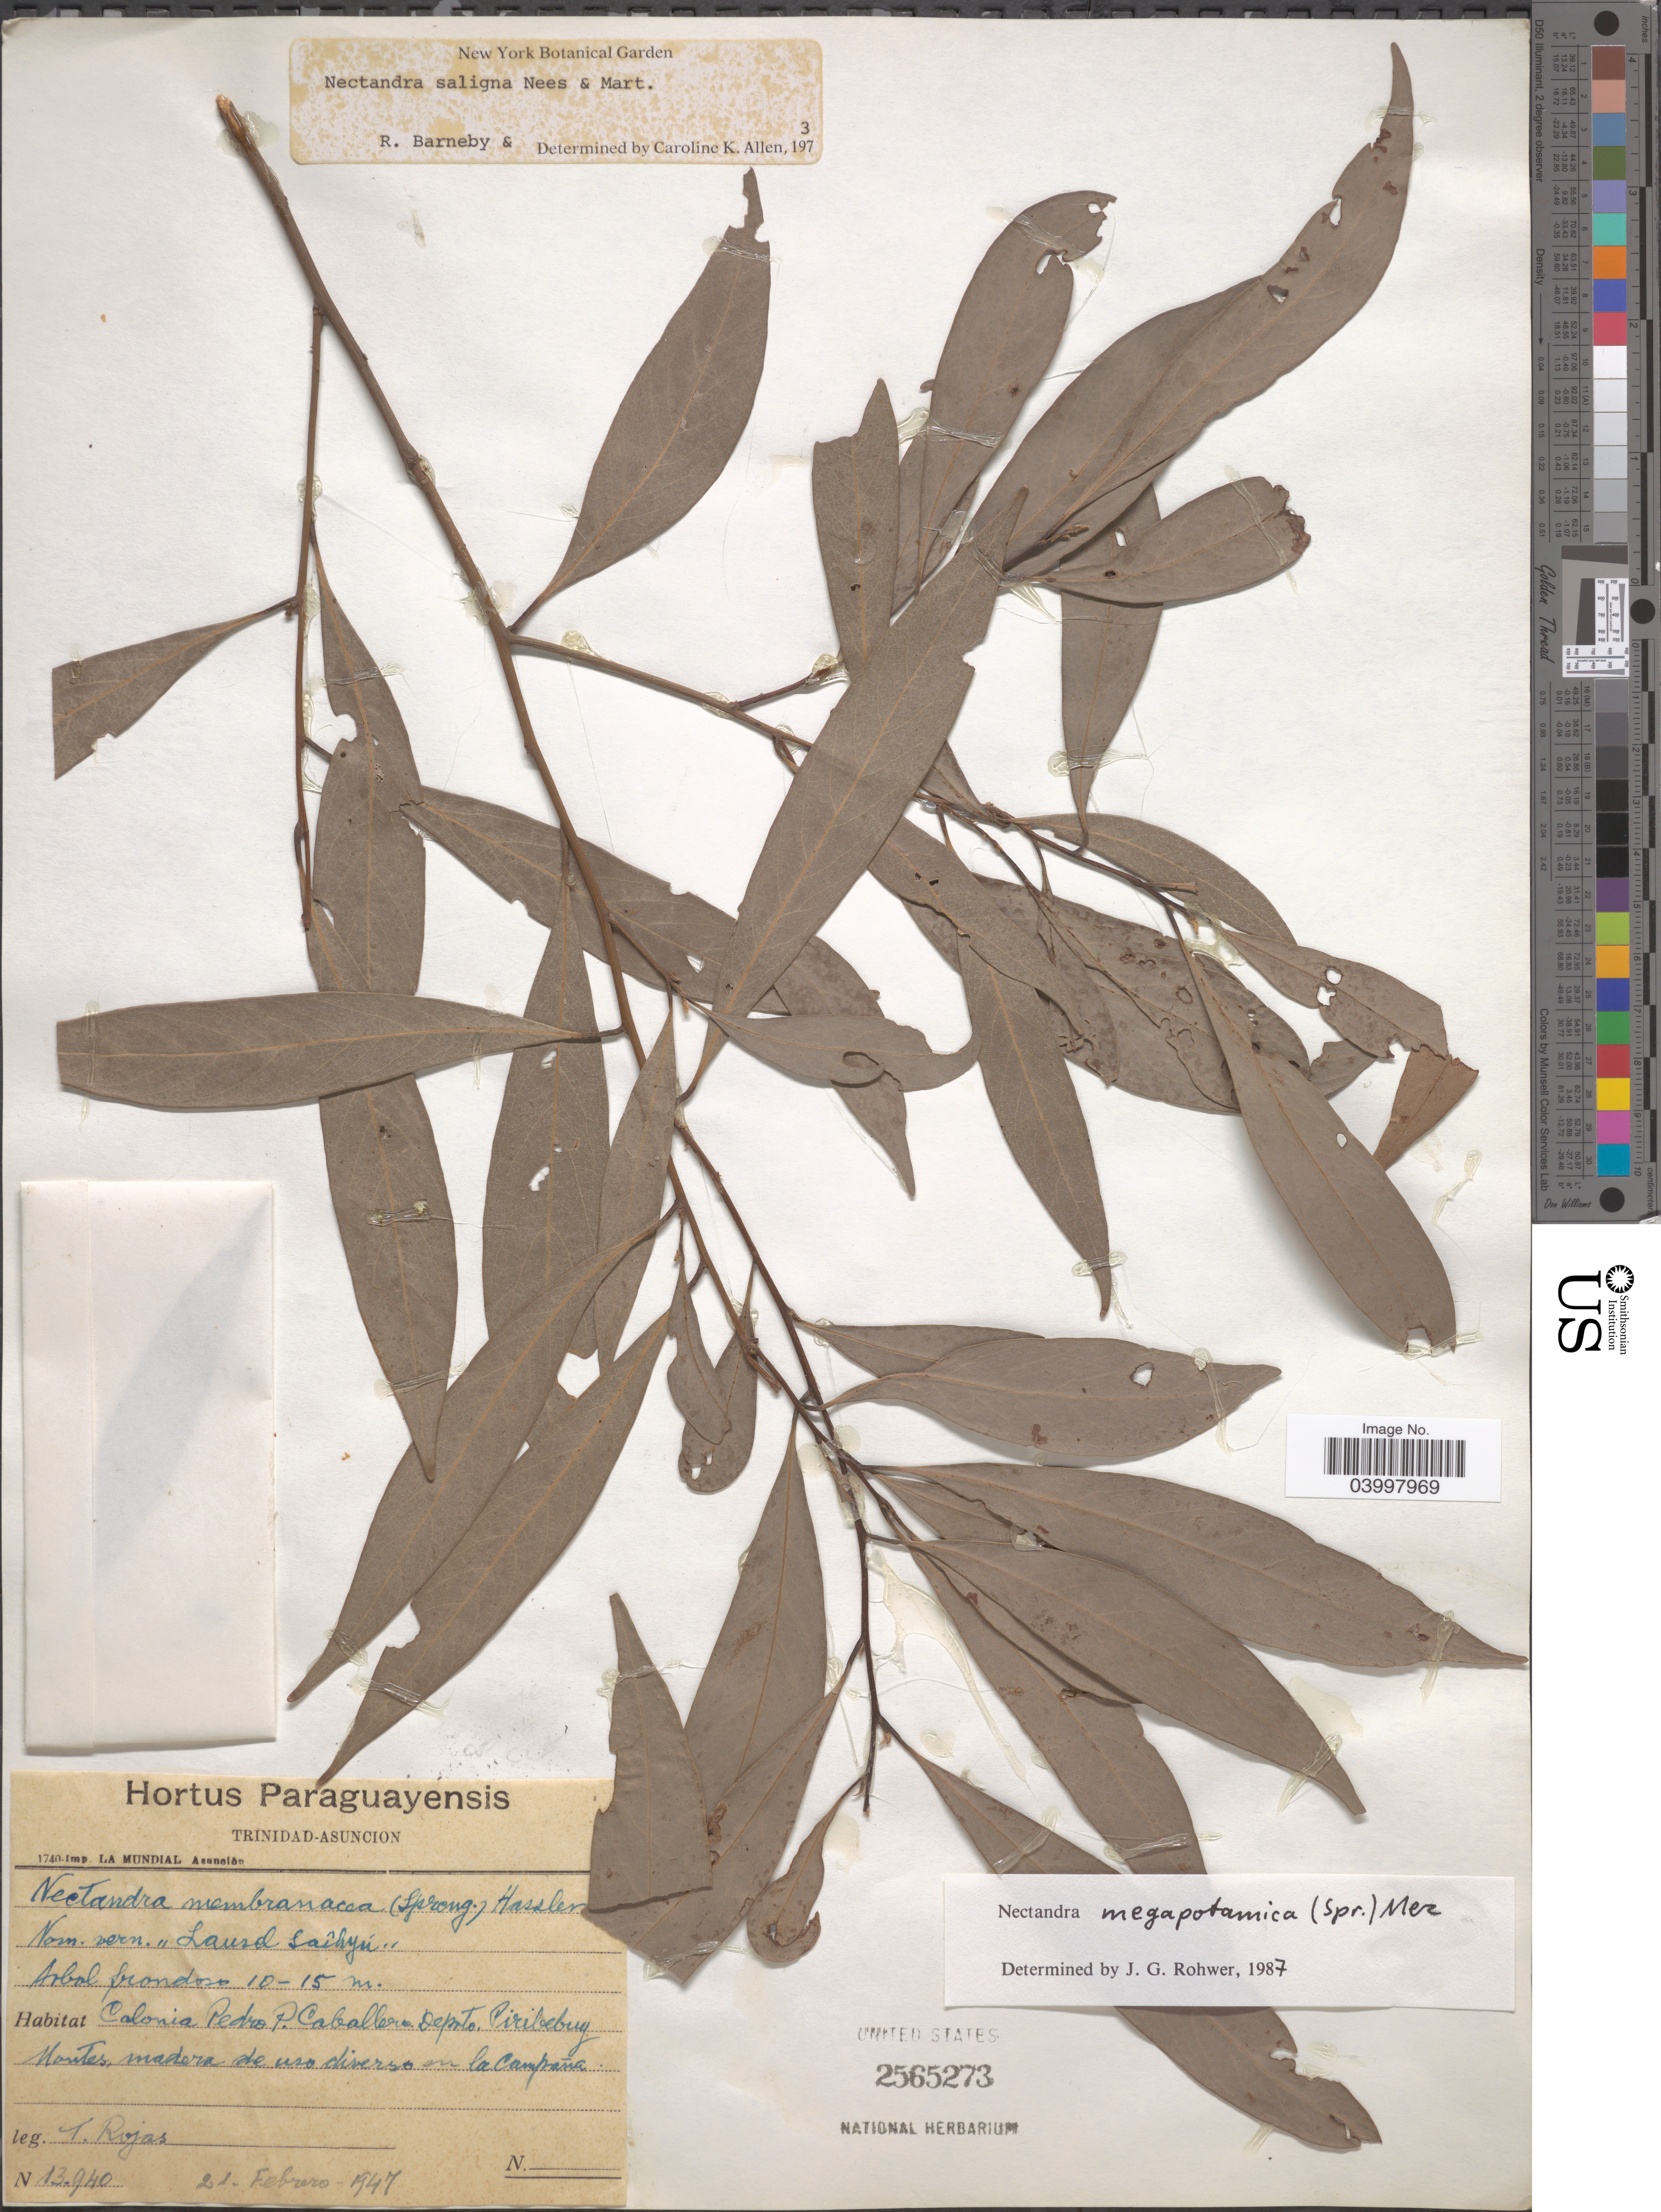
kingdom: Plantae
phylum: Tracheophyta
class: Magnoliopsida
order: Laurales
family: Lauraceae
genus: Nectandra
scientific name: Nectandra megapotamica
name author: Mez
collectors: T. Rojas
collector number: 13940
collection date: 1947-02-21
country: Paraguay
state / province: Asuncion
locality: Colonia Pedro P. Caballero Depto. Piribebuy Montes, madera de uso diverso en la campaña.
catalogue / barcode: US 2565273